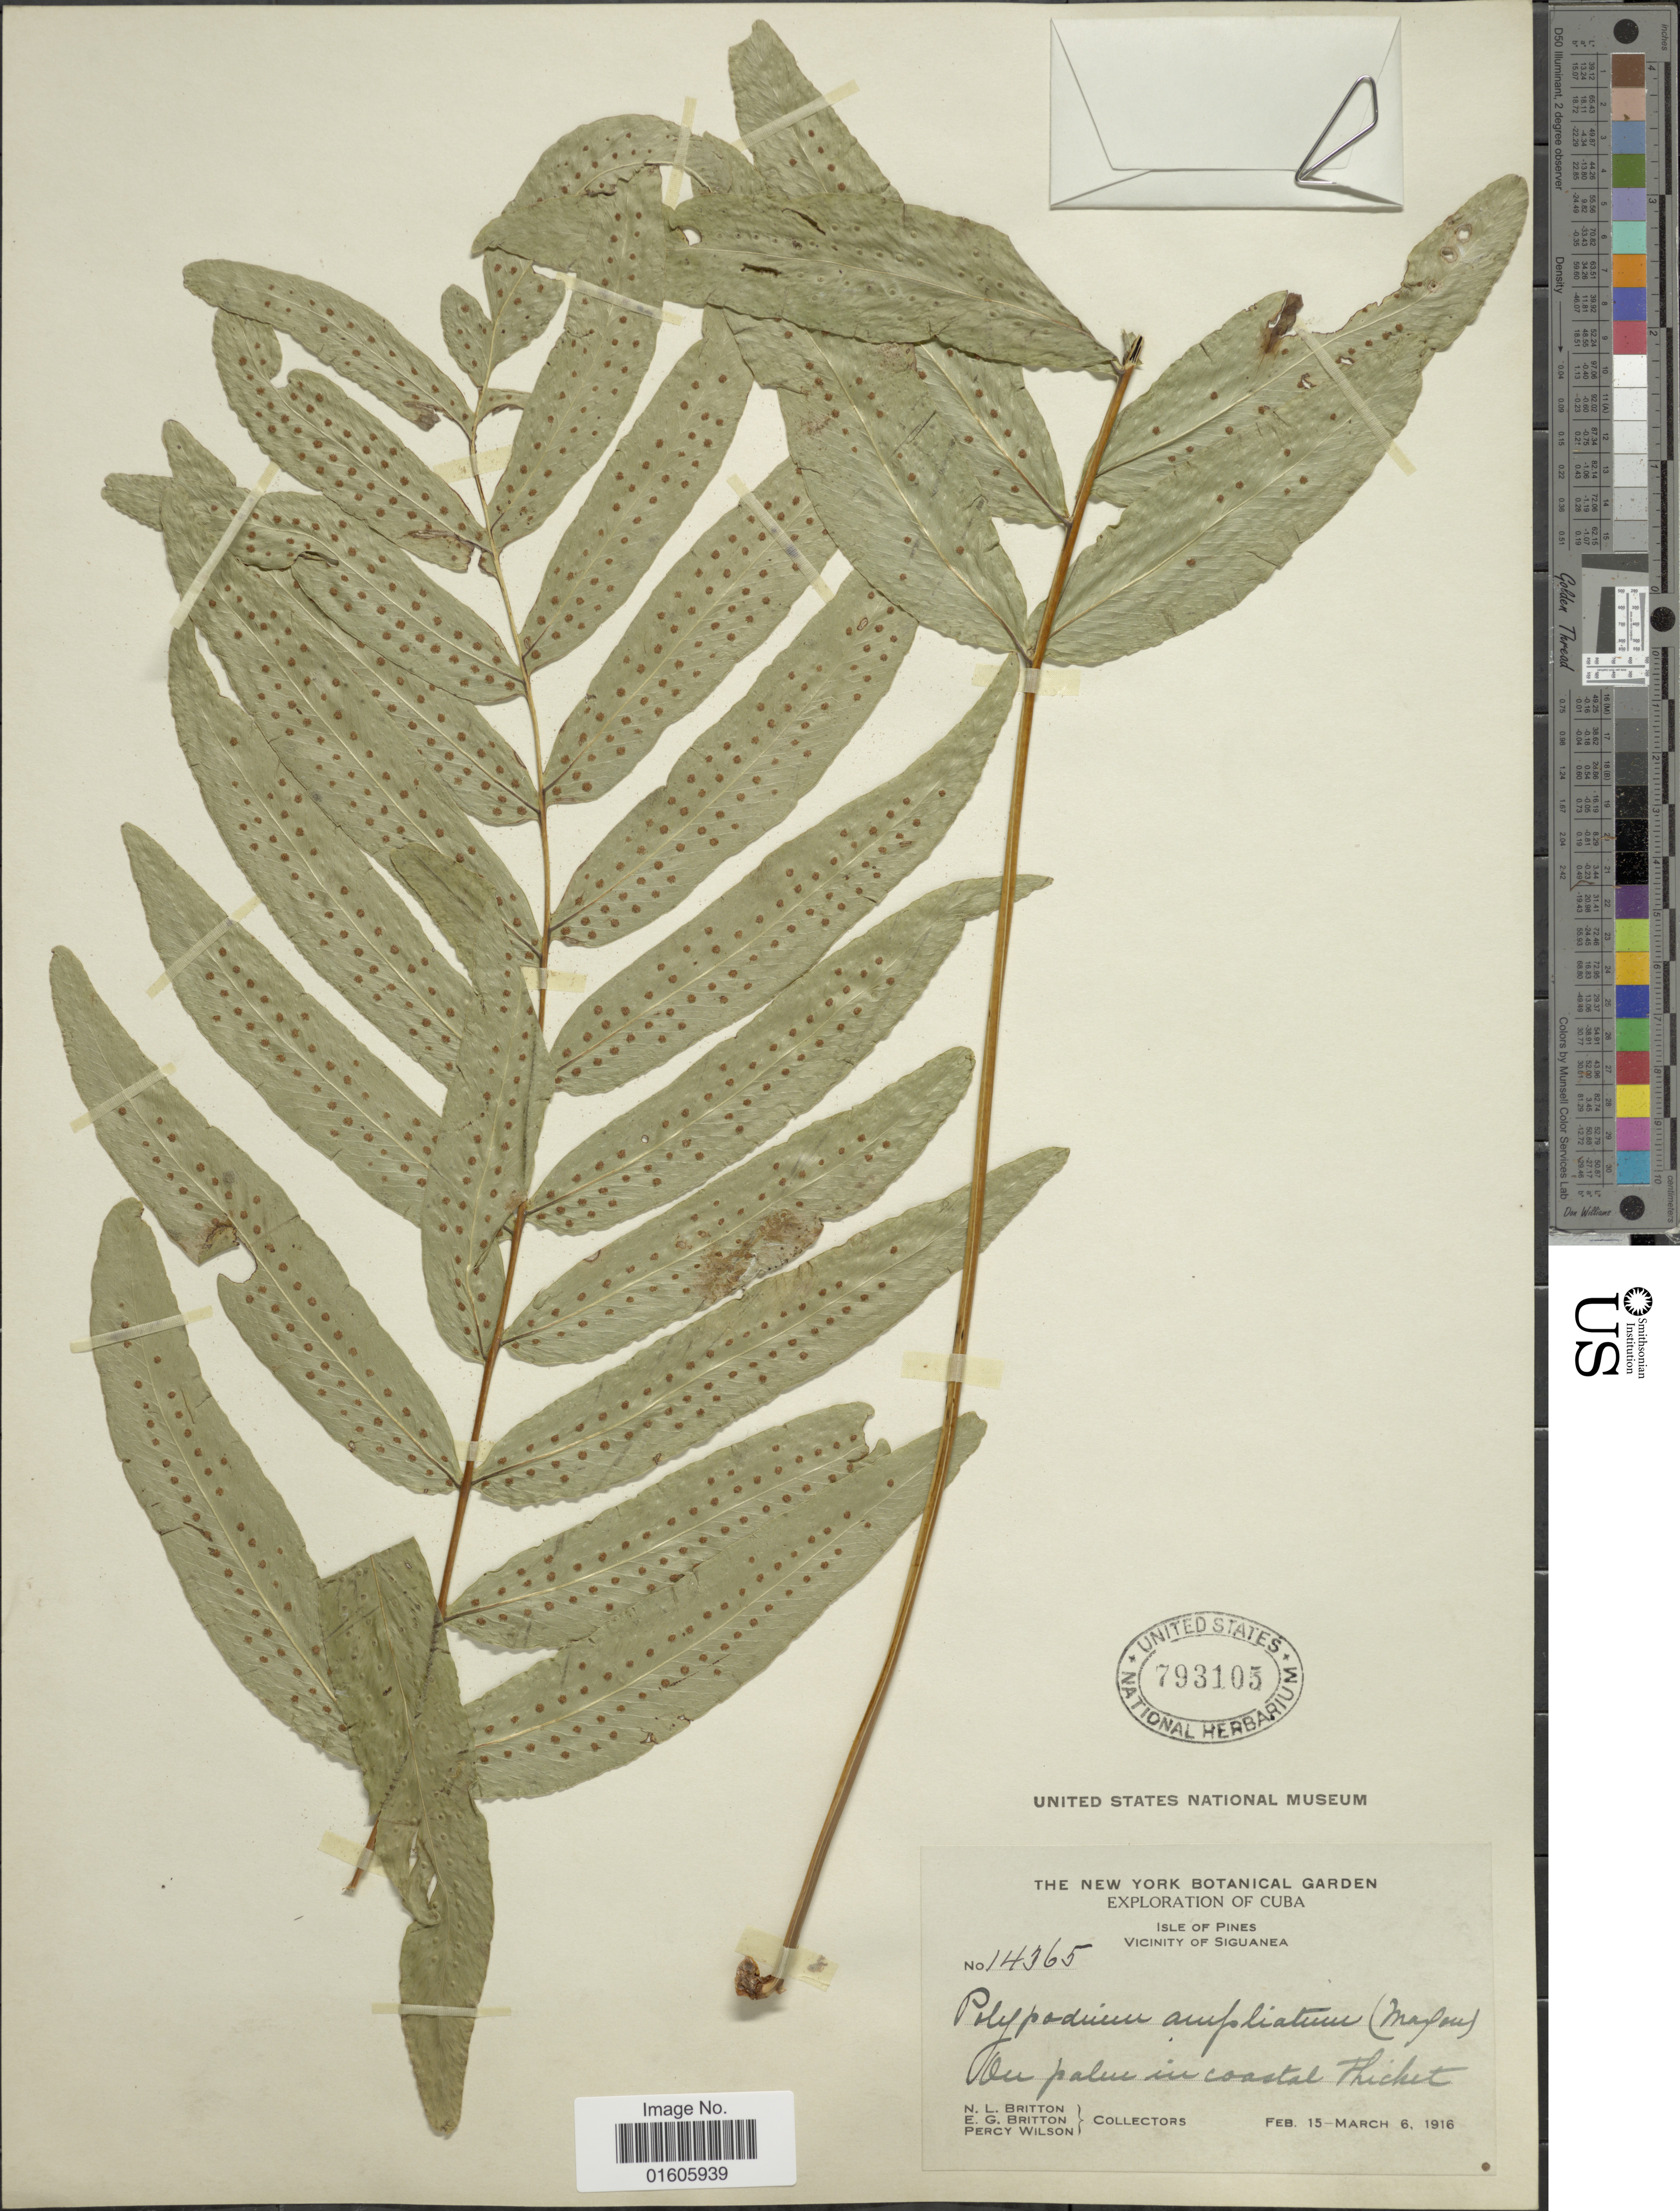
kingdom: Plantae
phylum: Tracheophyta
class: Polypodiopsida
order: Polypodiales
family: Polypodiaceae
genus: Serpocaulon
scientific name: Serpocaulon triseriale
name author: (Sw.) A.R. Sm.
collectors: N. Britton, E. G. Britton & P. Wilson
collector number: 14365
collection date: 1916-02-15/1916-03-06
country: New Caledonia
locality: Isle of Pines. Vicinity of Siguanea.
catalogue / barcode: US 793105